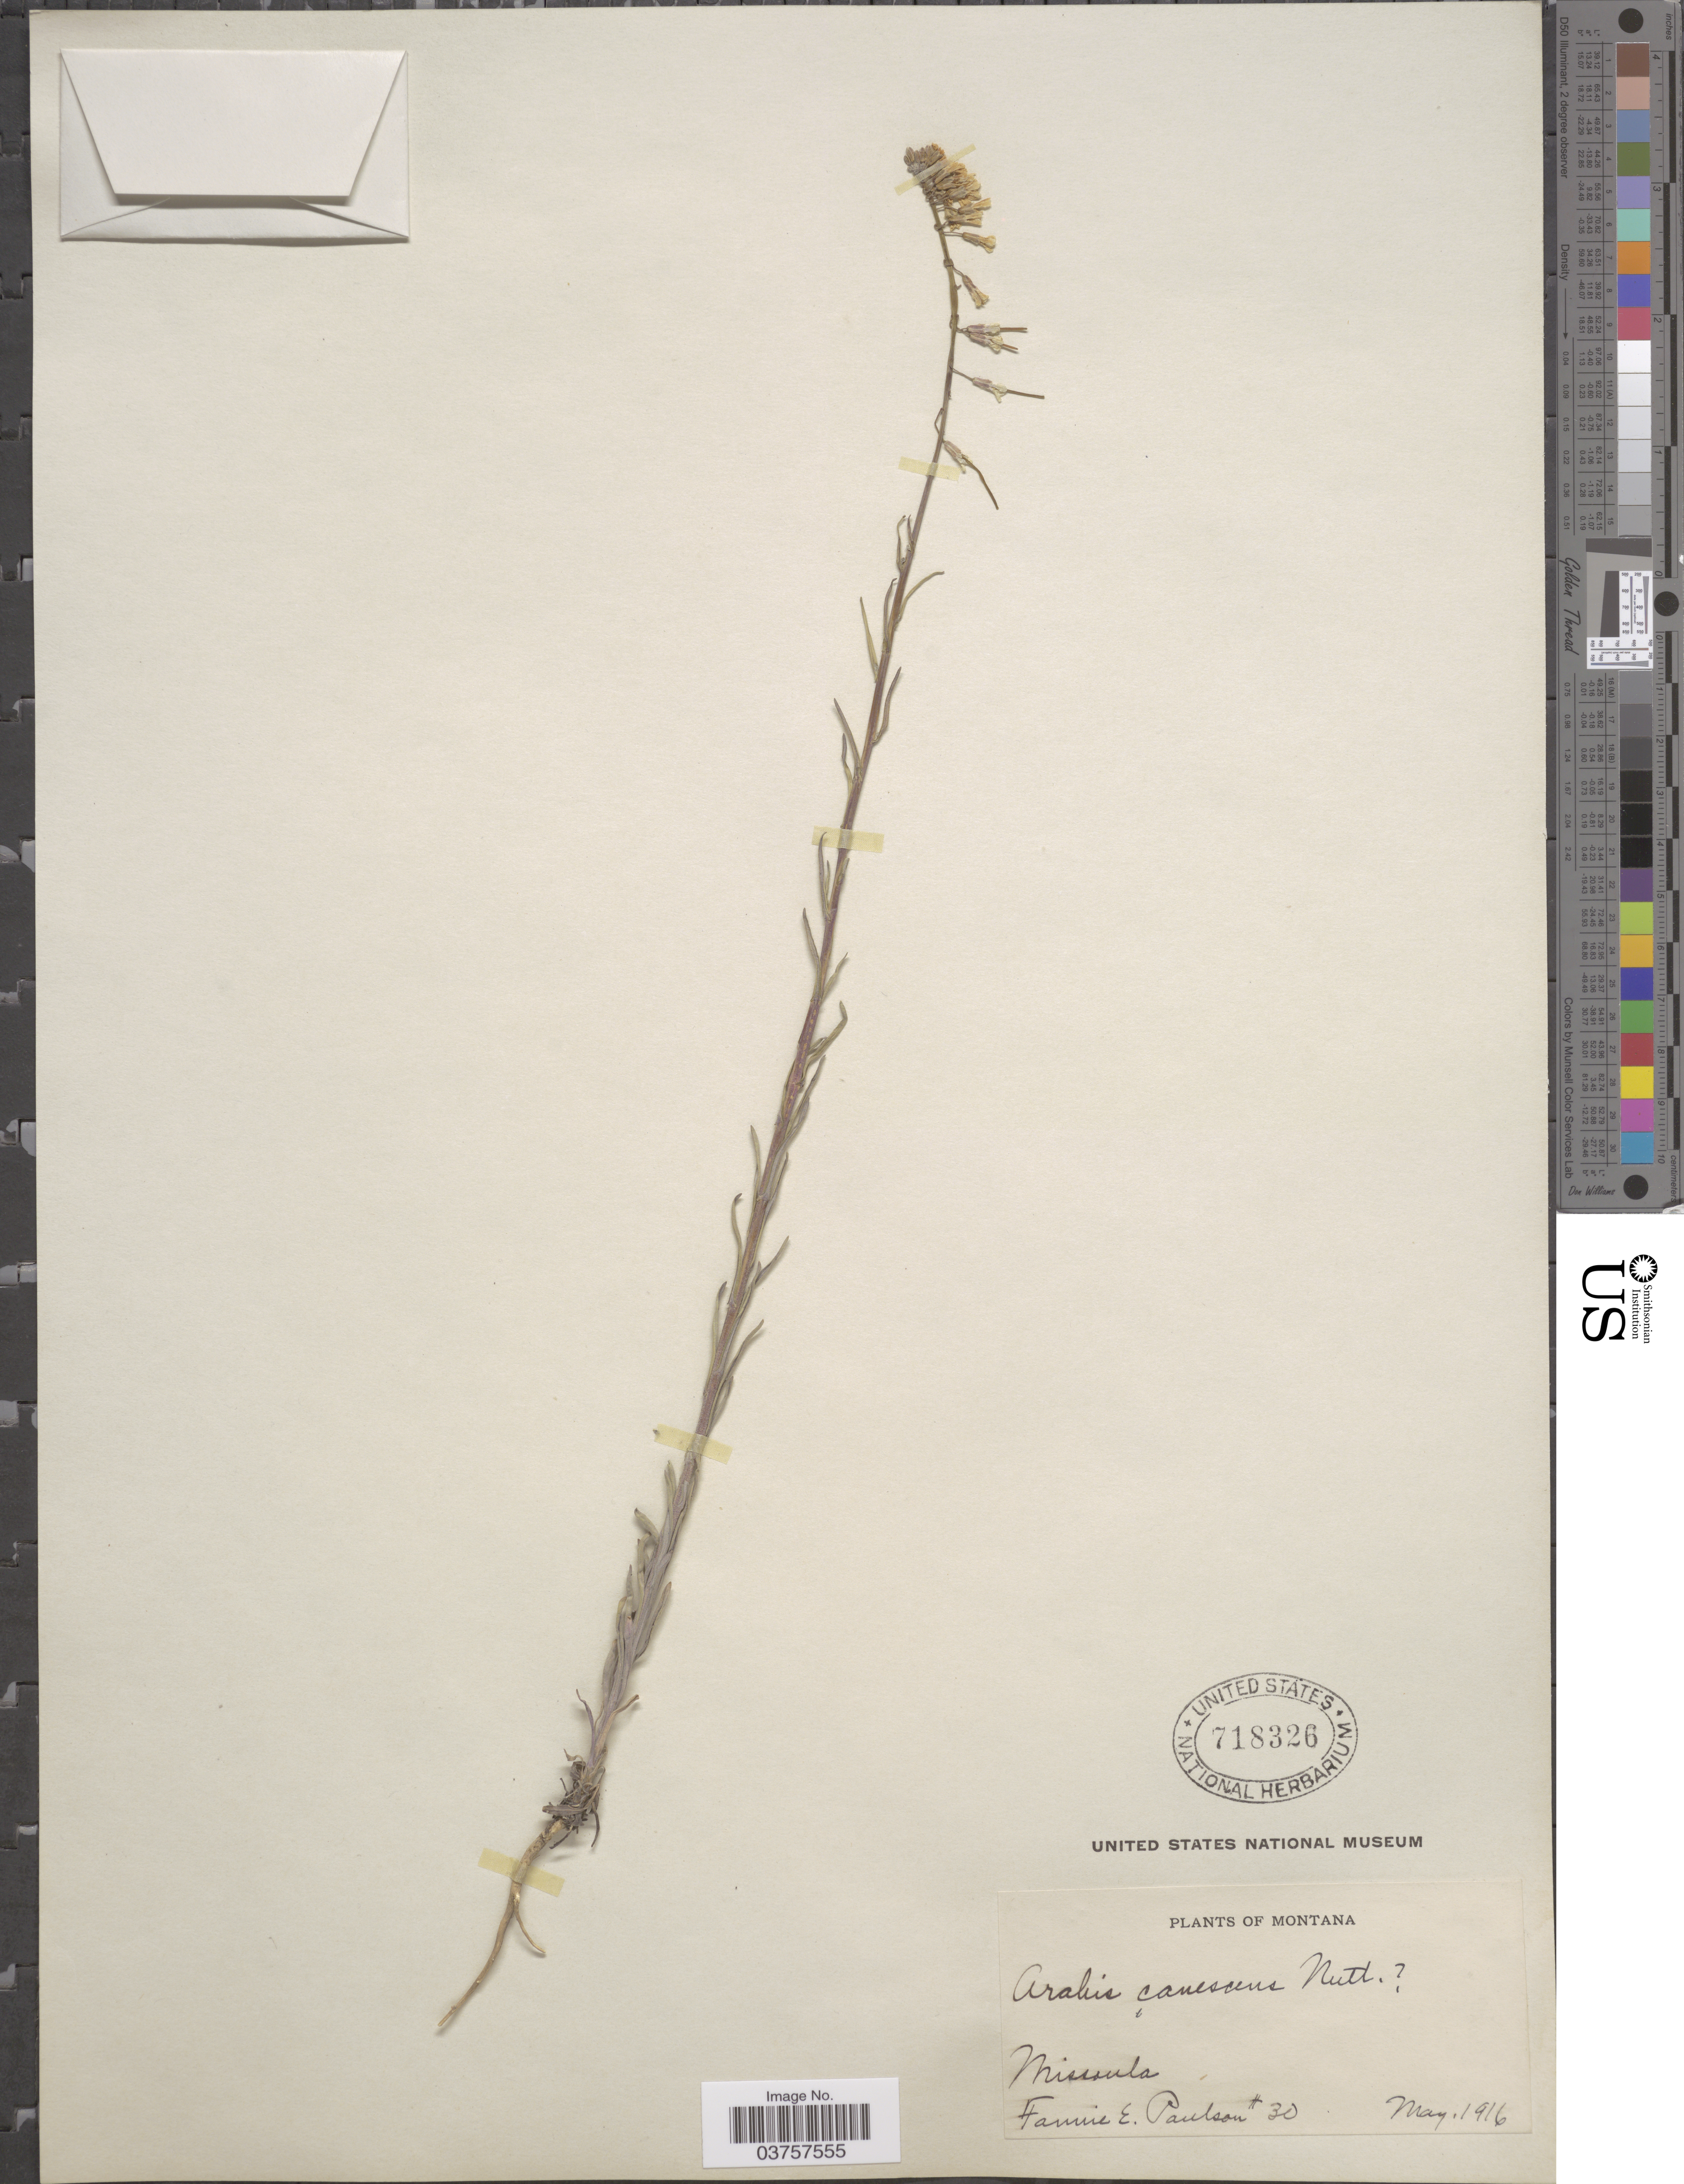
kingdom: Plantae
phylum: Tracheophyta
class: Magnoliopsida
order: Brassicales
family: Brassicaceae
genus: Arabis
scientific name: Arabis holboellii var. retrofracta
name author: Rydb.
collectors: F. Paulson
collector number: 30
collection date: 1916-05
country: United States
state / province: Montana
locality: Missoula.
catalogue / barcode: US 718326